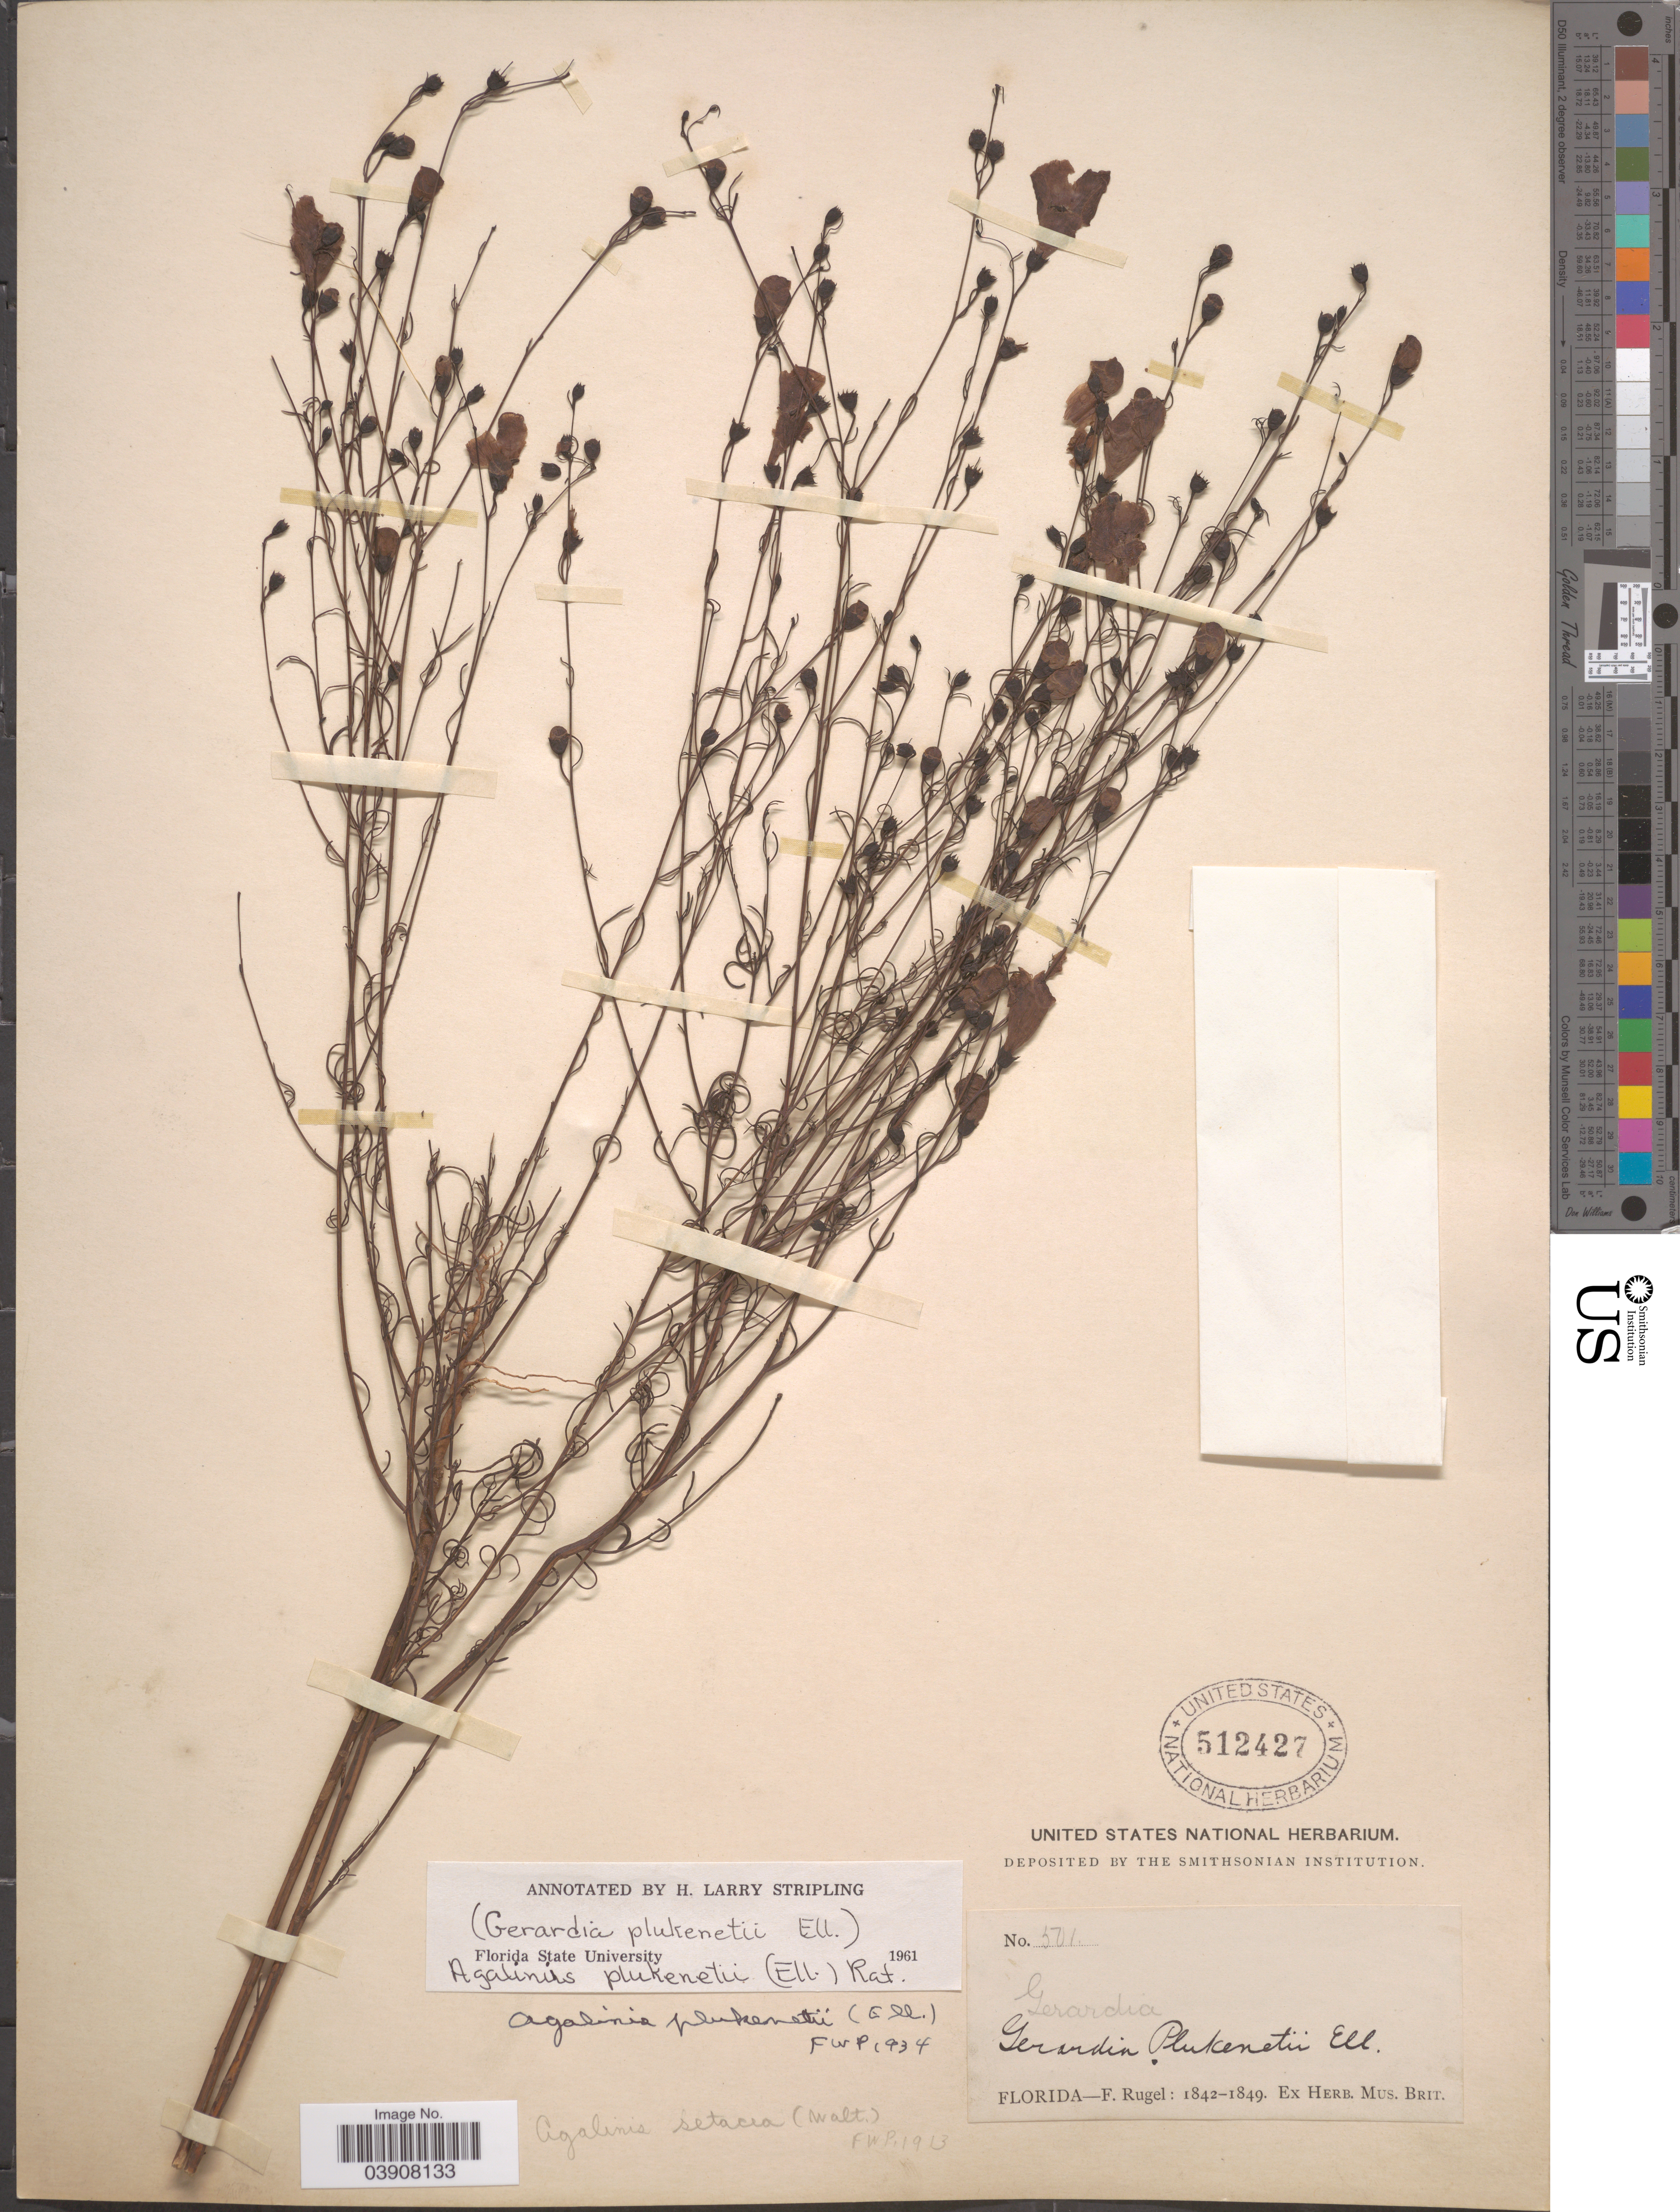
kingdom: Plantae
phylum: Tracheophyta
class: Magnoliopsida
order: Lamiales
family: Orobanchaceae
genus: Agalinis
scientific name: Agalinis plukenetii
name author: (Elliott) Raf.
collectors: F. Rugel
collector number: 501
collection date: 1842/1849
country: United States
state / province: Florida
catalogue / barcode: US 512427